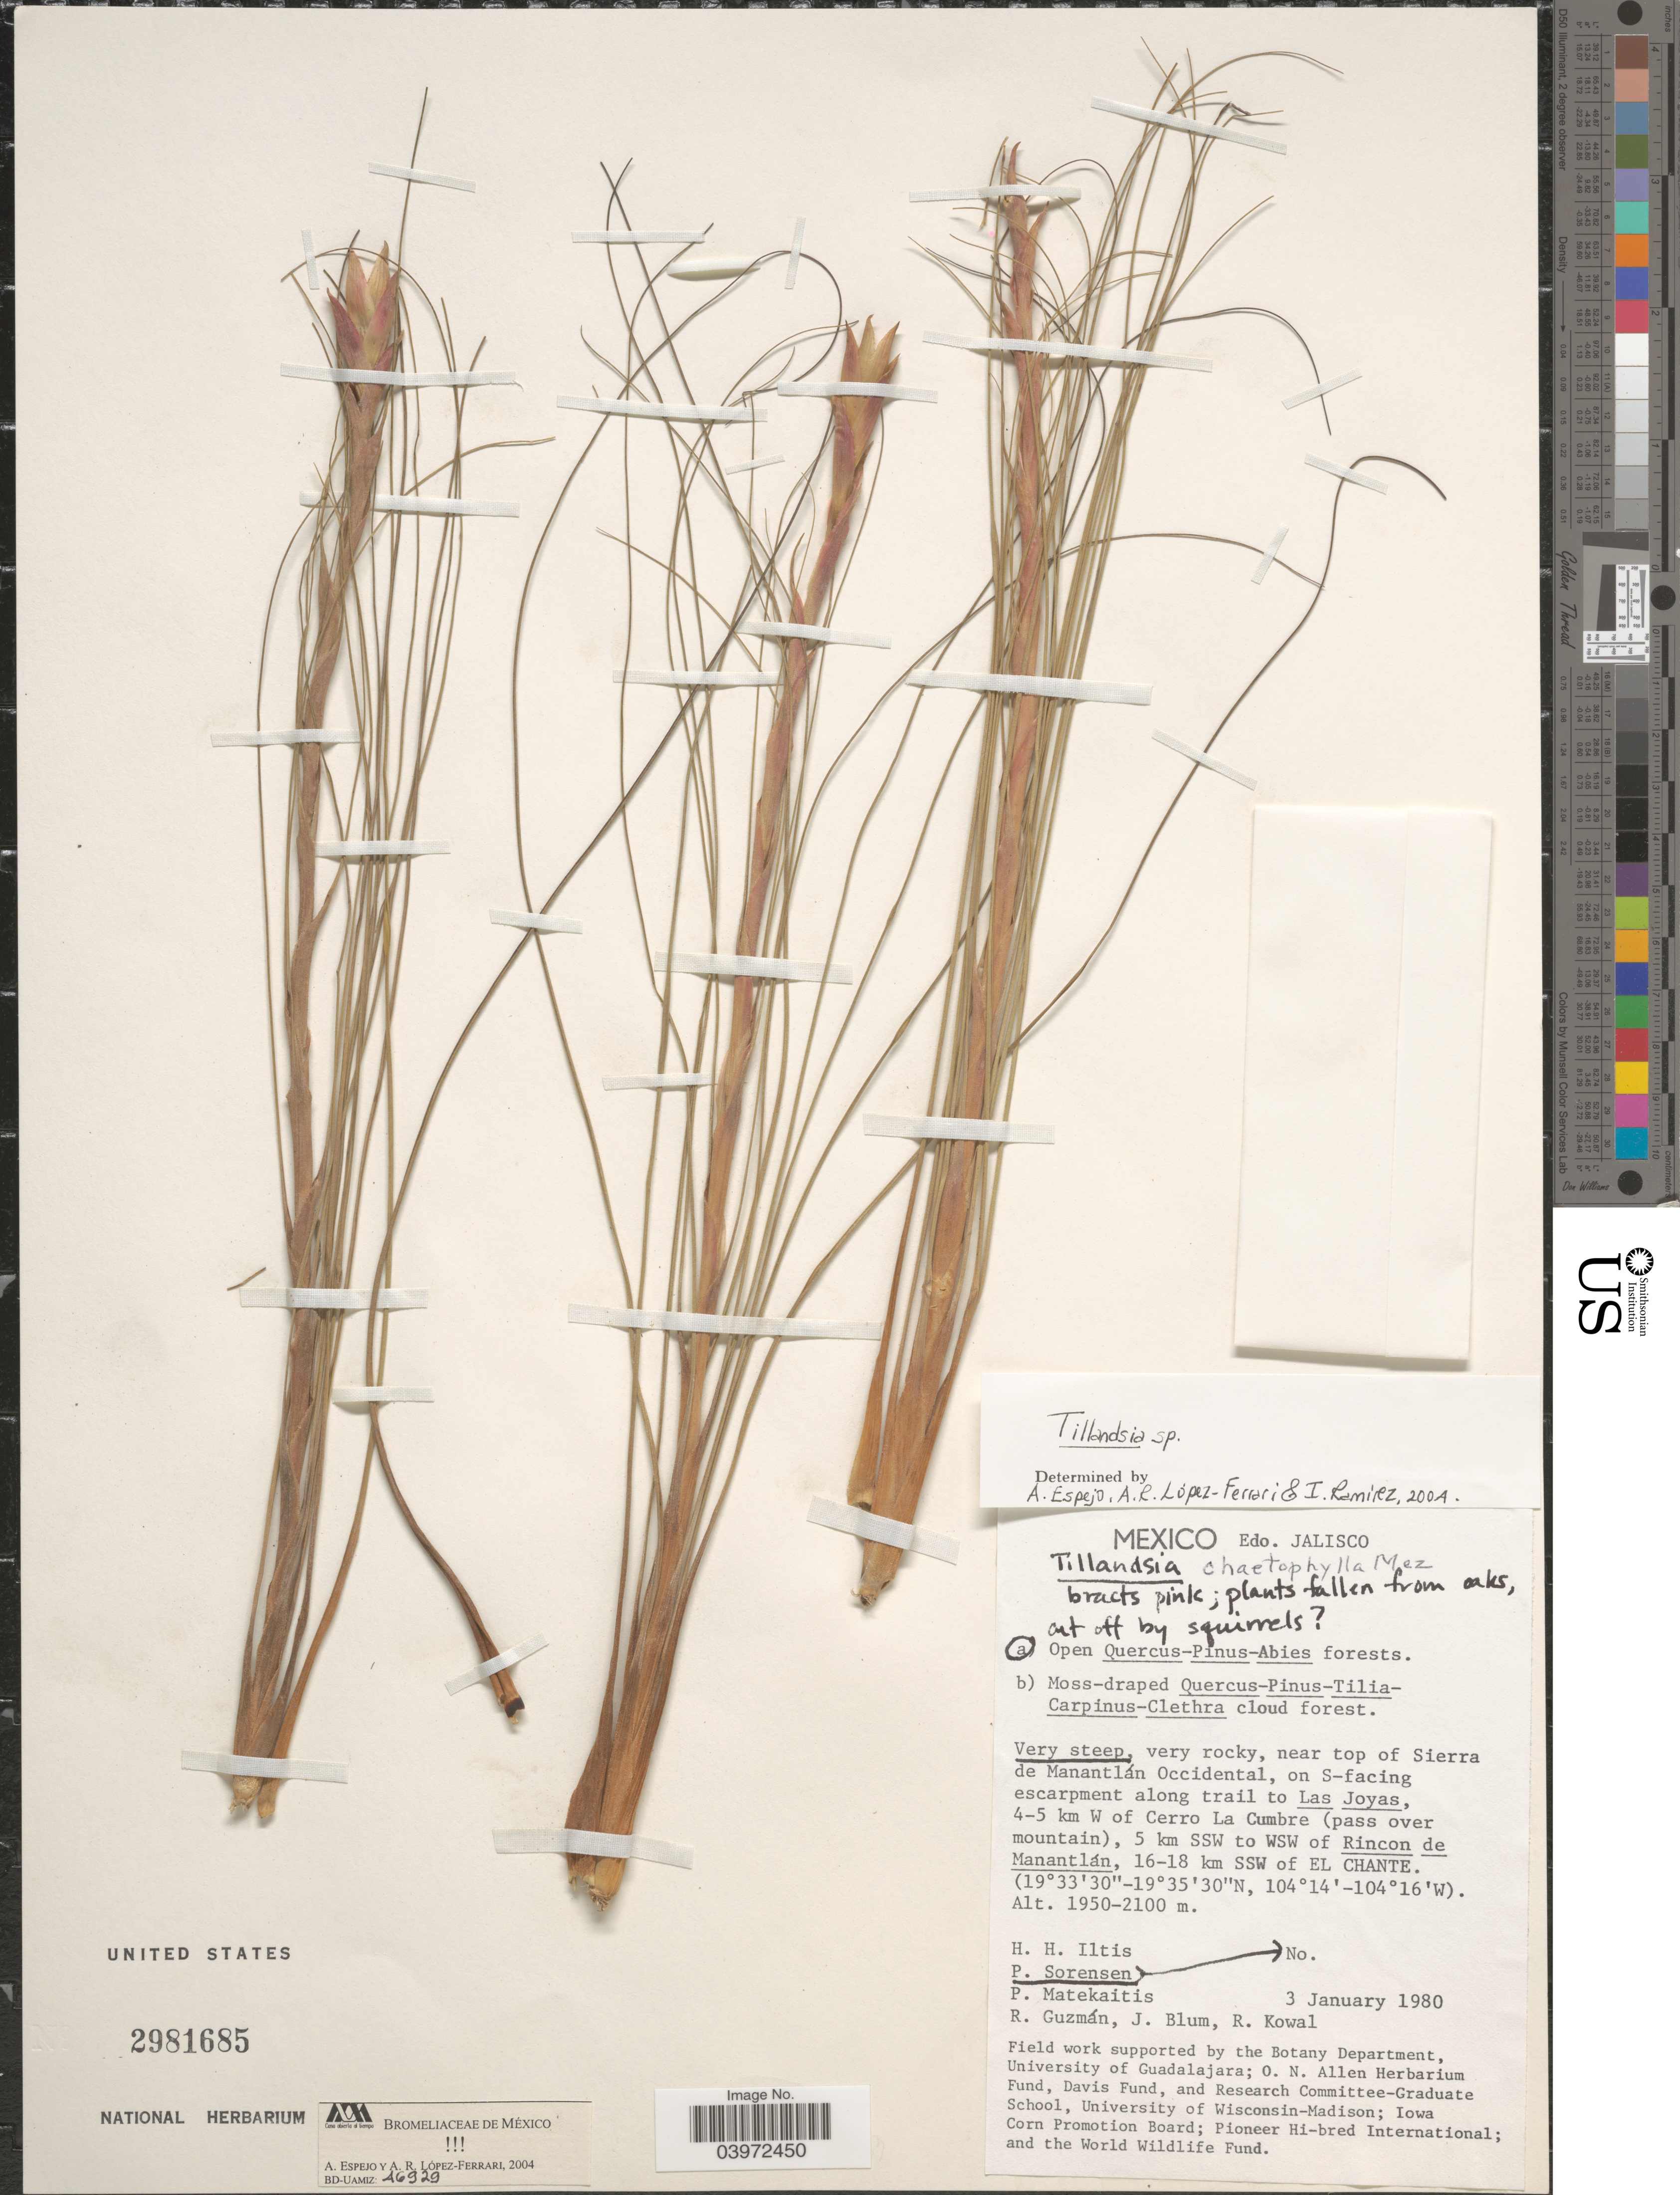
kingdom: Plantae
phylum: Tracheophyta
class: Liliopsida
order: Poales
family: Bromeliaceae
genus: Tillandsia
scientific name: Tillandsia sp.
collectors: P. Sorensen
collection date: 1980-01-03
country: Mexico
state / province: Jalisco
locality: Near top of Sierra de Manantlán Occidental, on S-facing escarpment along trail to Las Joyas, 4-5 km W of Cerro La Cumbre (pass over mountain), 5 km SSW to WSW of RIncon de Manantlán, 16-18 km SSW of El Chante.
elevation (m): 1950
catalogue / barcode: US 2981685